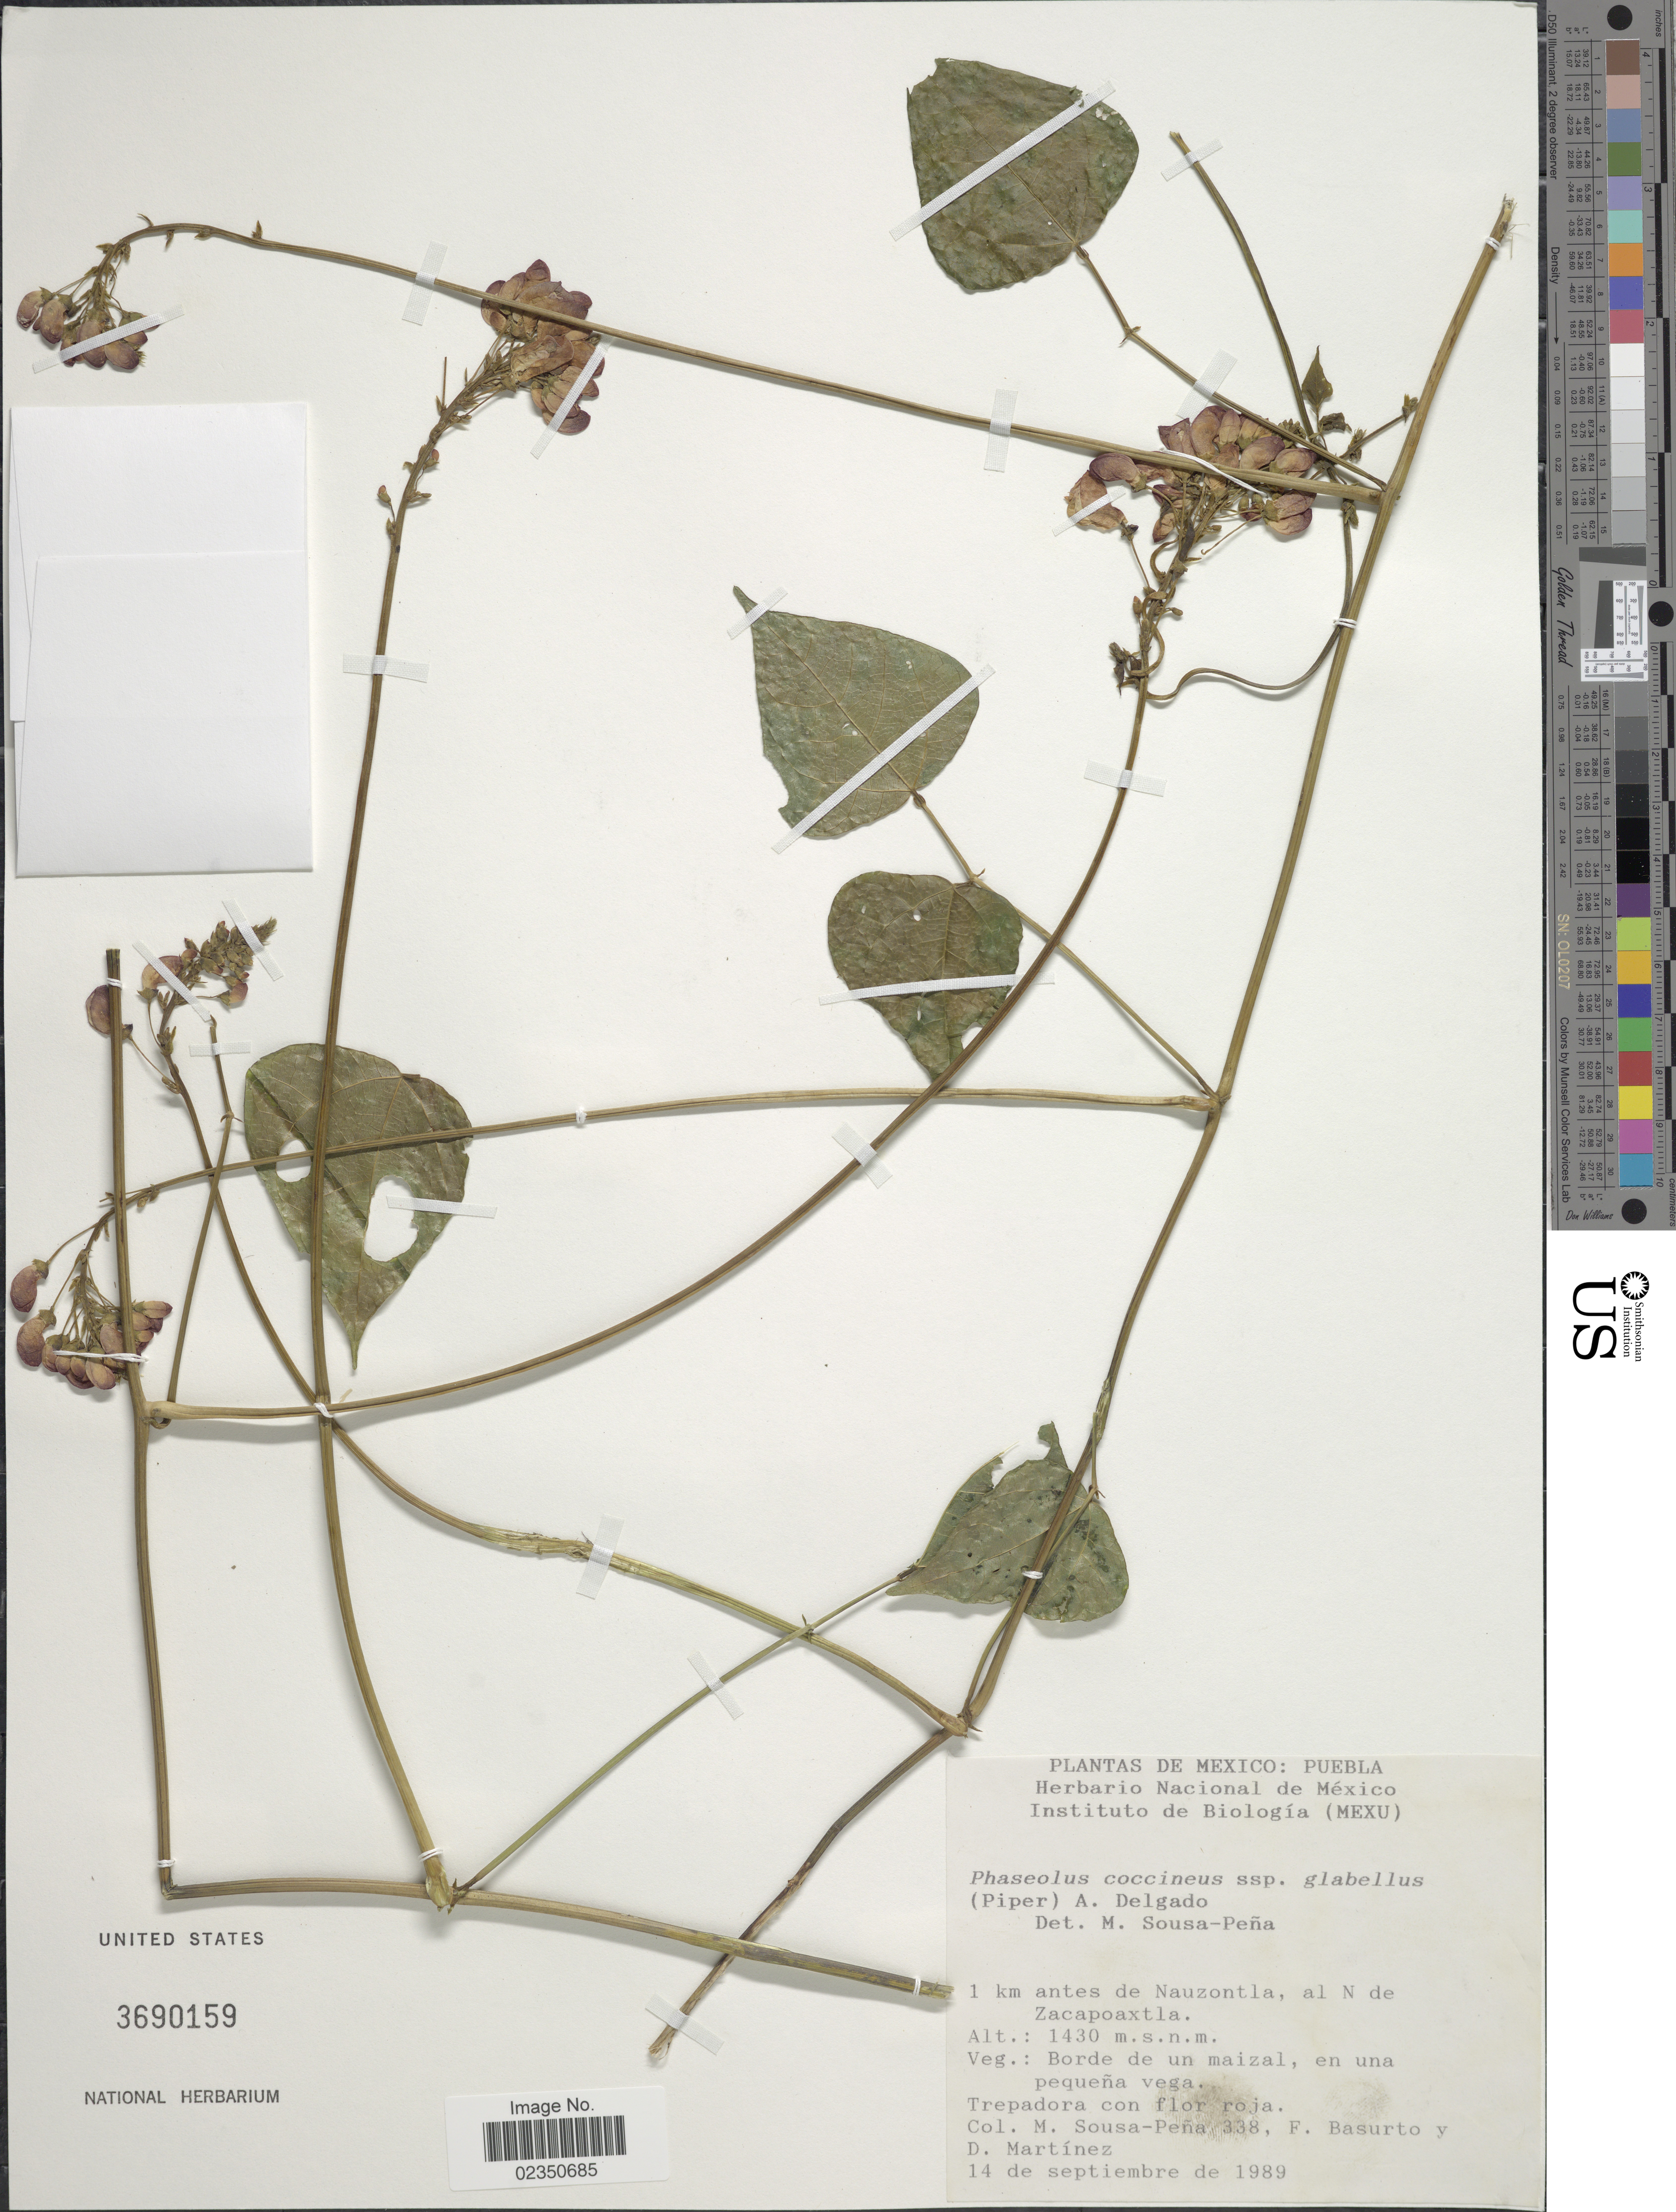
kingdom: Plantae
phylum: Tracheophyta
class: Magnoliopsida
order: Fabales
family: Fabaceae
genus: Phaseolus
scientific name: Phaseolus glabellus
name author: Piper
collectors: M. Sousa Peña, F. Basurto & D. Martínez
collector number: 338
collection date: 1989-09-14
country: Mexico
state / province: Puebla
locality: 1 km antes de Nauzontla, al N de Zacapoaxtla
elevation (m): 1430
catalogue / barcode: US 3690159